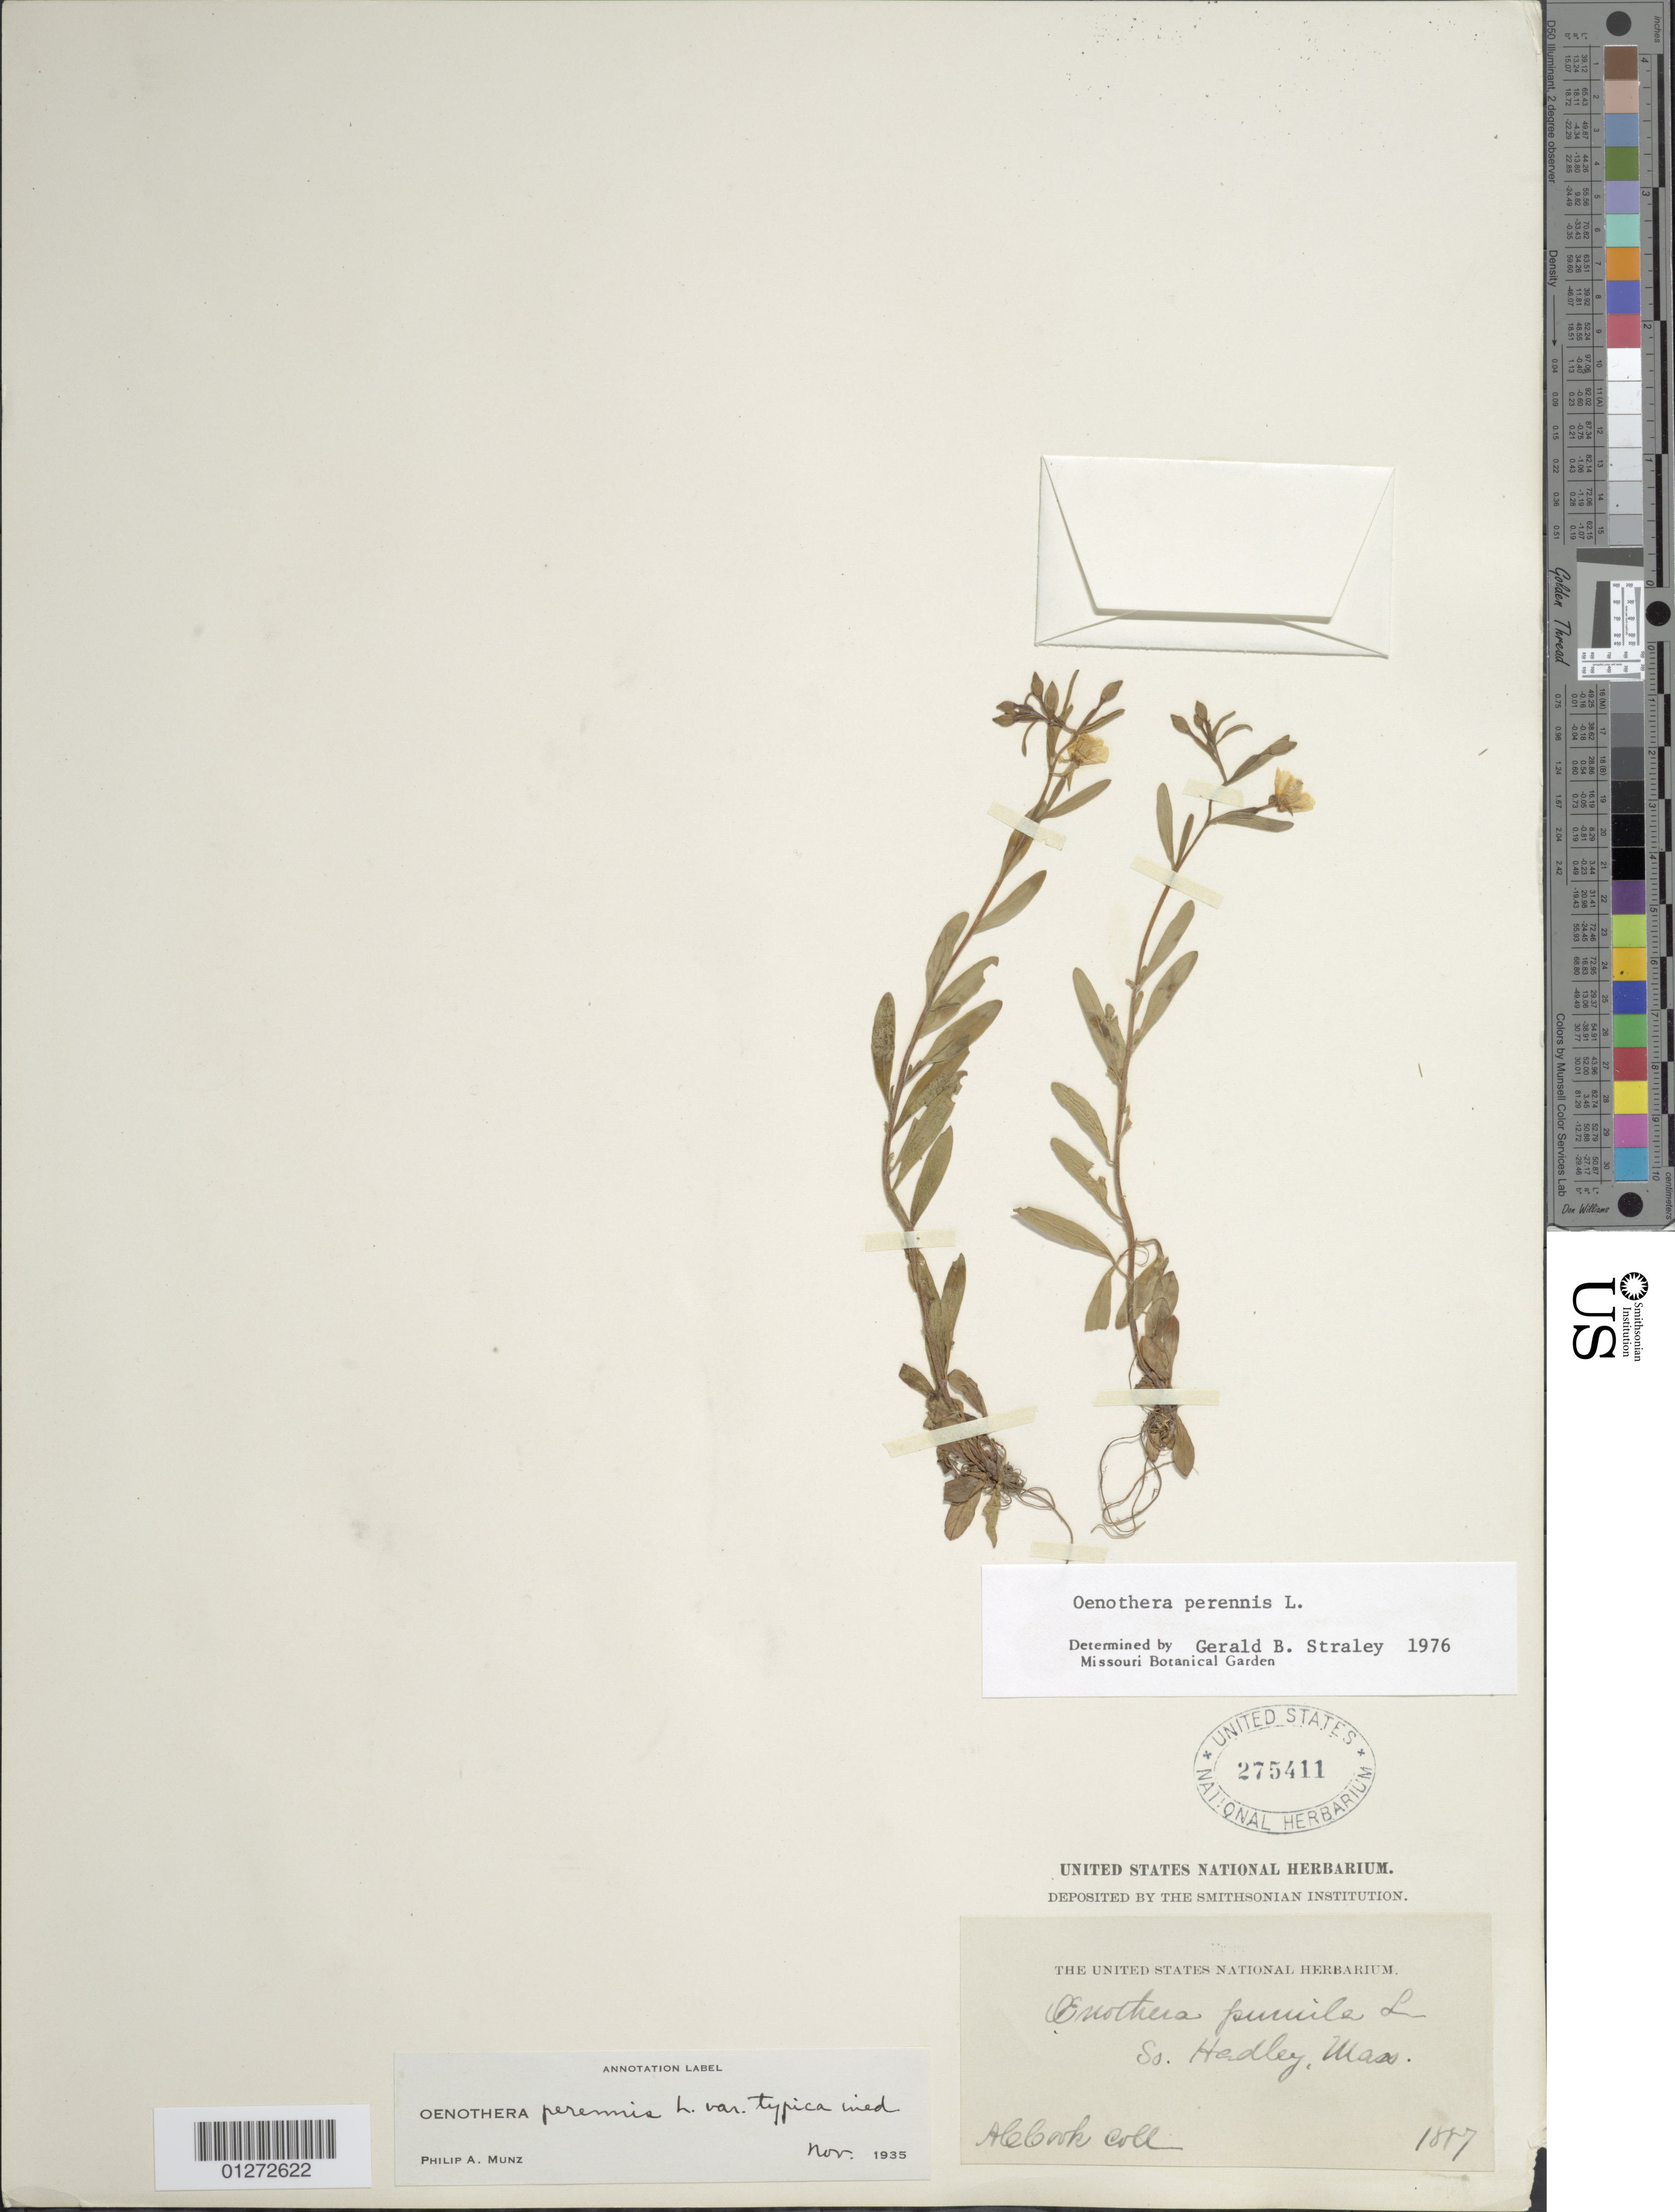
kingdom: Plantae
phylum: Tracheophyta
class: Magnoliopsida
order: Myrtales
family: Onagraceae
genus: Oenothera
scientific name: Oenothera perennis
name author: L.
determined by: Straley, G. B.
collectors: Alice C. Cook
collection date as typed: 1887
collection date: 1887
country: United States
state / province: Massachusetts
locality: South Hadley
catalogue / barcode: US 275411